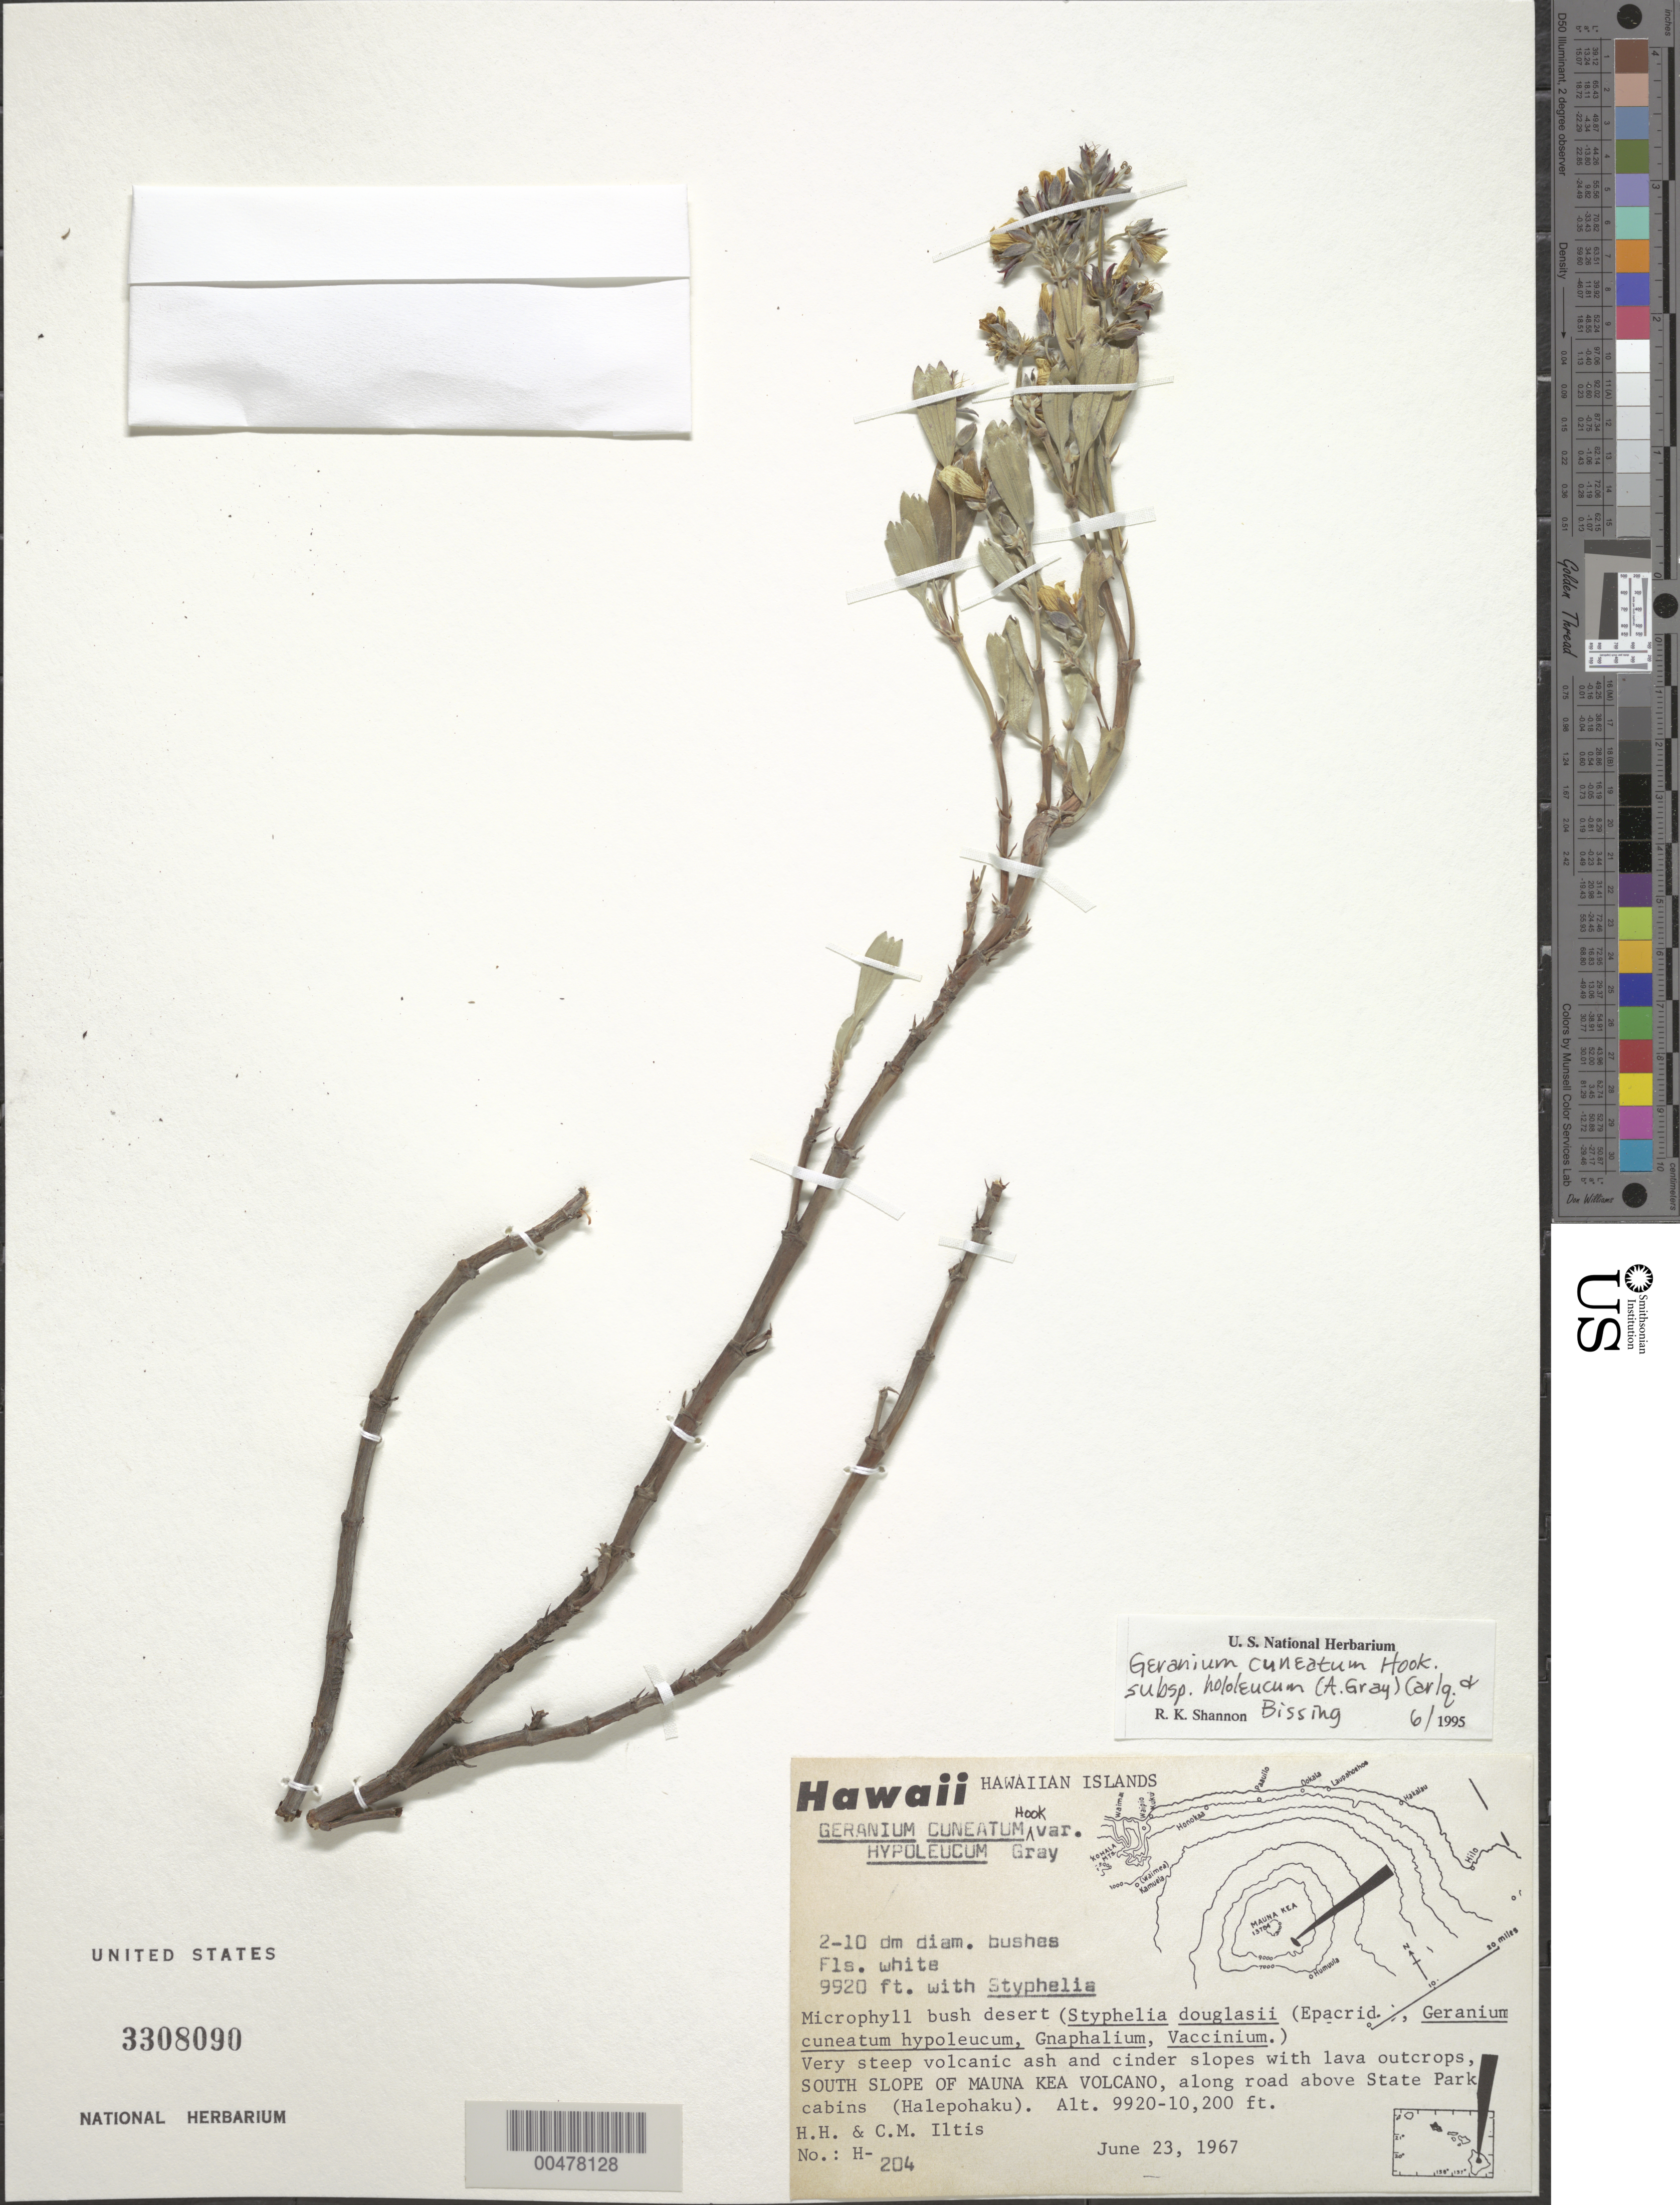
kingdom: Plantae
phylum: Tracheophyta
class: Magnoliopsida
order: Geraniales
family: Geraniaceae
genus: Geranium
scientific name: Geranium cuneatum subsp. hololeucum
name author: (A. Gray) Carlquist & Bissing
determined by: Shannon, R. K., (UNITED STATES)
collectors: F. R. Fosberg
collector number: H-204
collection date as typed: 23 Jun 1967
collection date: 1967-06-23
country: United States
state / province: Hawaii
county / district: Hawaii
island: Hawaii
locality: S slope of Mauna Kea volcano, along rd above state park cabins (Halepohaku)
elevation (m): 3024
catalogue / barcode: US 3308090